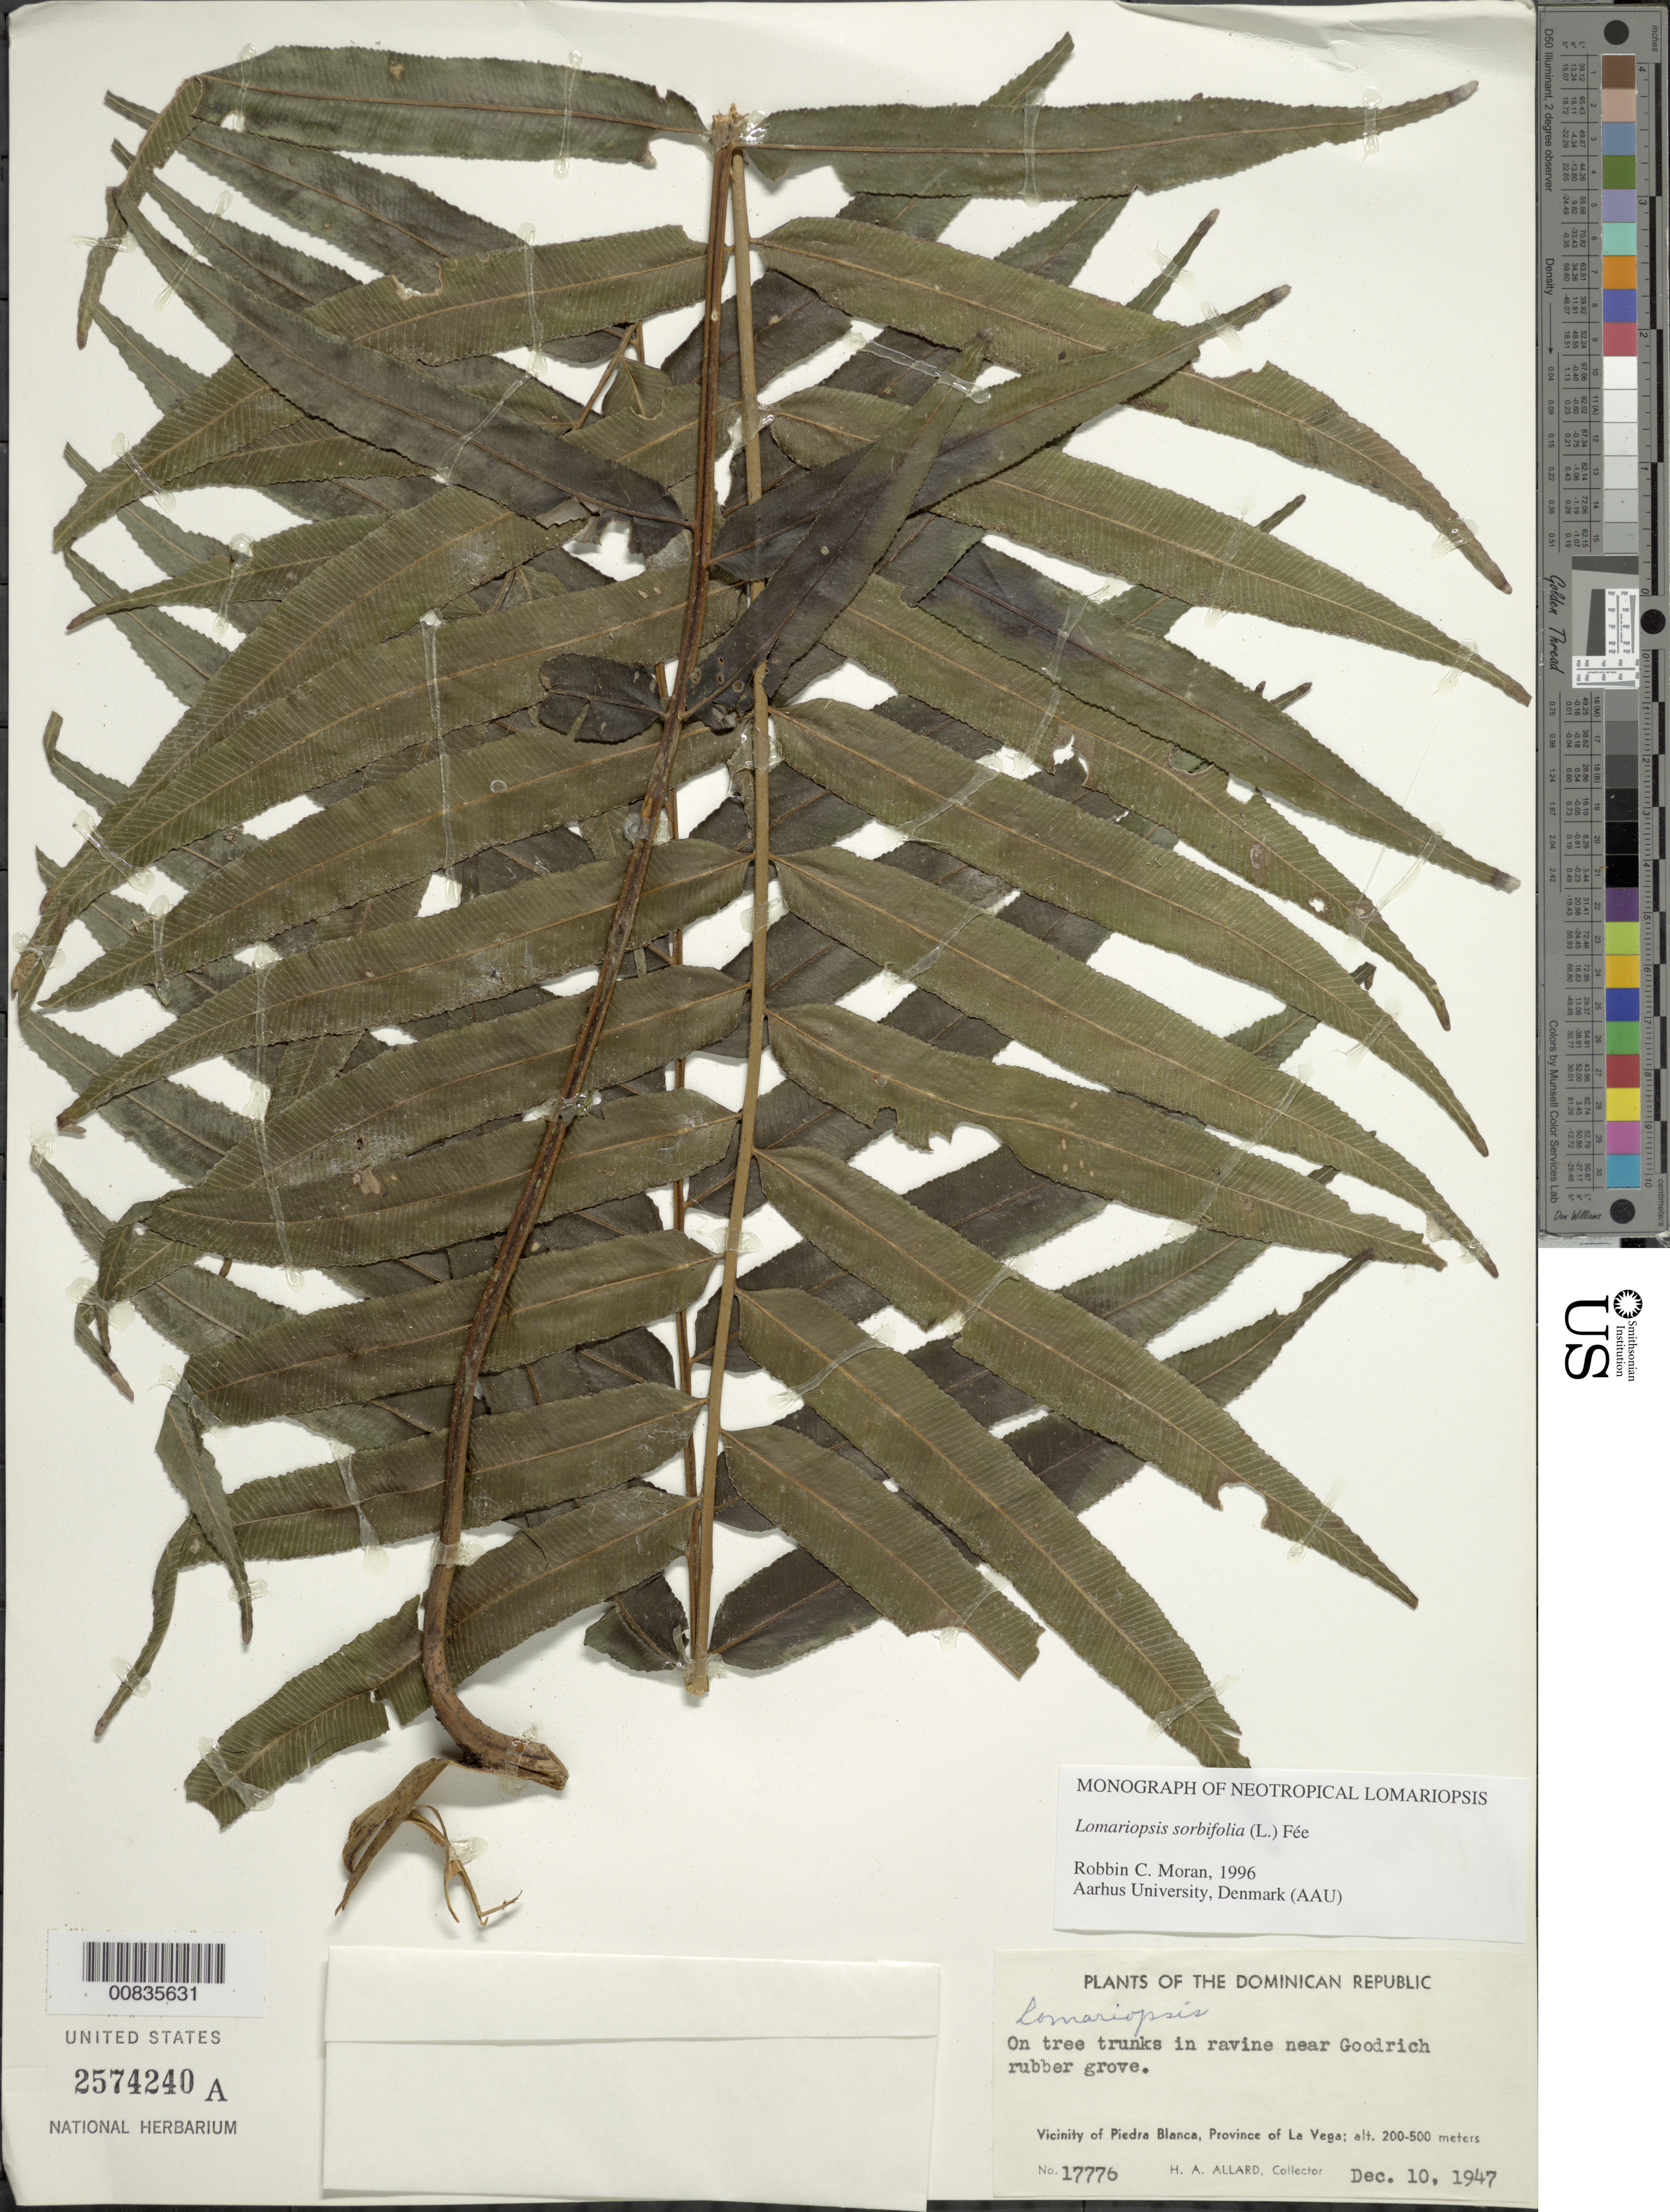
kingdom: Plantae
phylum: Tracheophyta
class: Polypodiopsida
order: Polypodiales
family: Lomariopsidaceae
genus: Lomariopsis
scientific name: Lomariopsis sorbifolia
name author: (L.) Fée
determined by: Moran, R. C.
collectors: H. A. Allard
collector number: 17776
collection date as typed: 10 Dec 1947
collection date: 1947-12-10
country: Dominican Republic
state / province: La Vega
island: Hispaniola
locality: Piedra Blanca vicinity, Goodrich Rubber Plantation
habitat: Ravine near plantation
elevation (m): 200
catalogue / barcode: US 2574240A